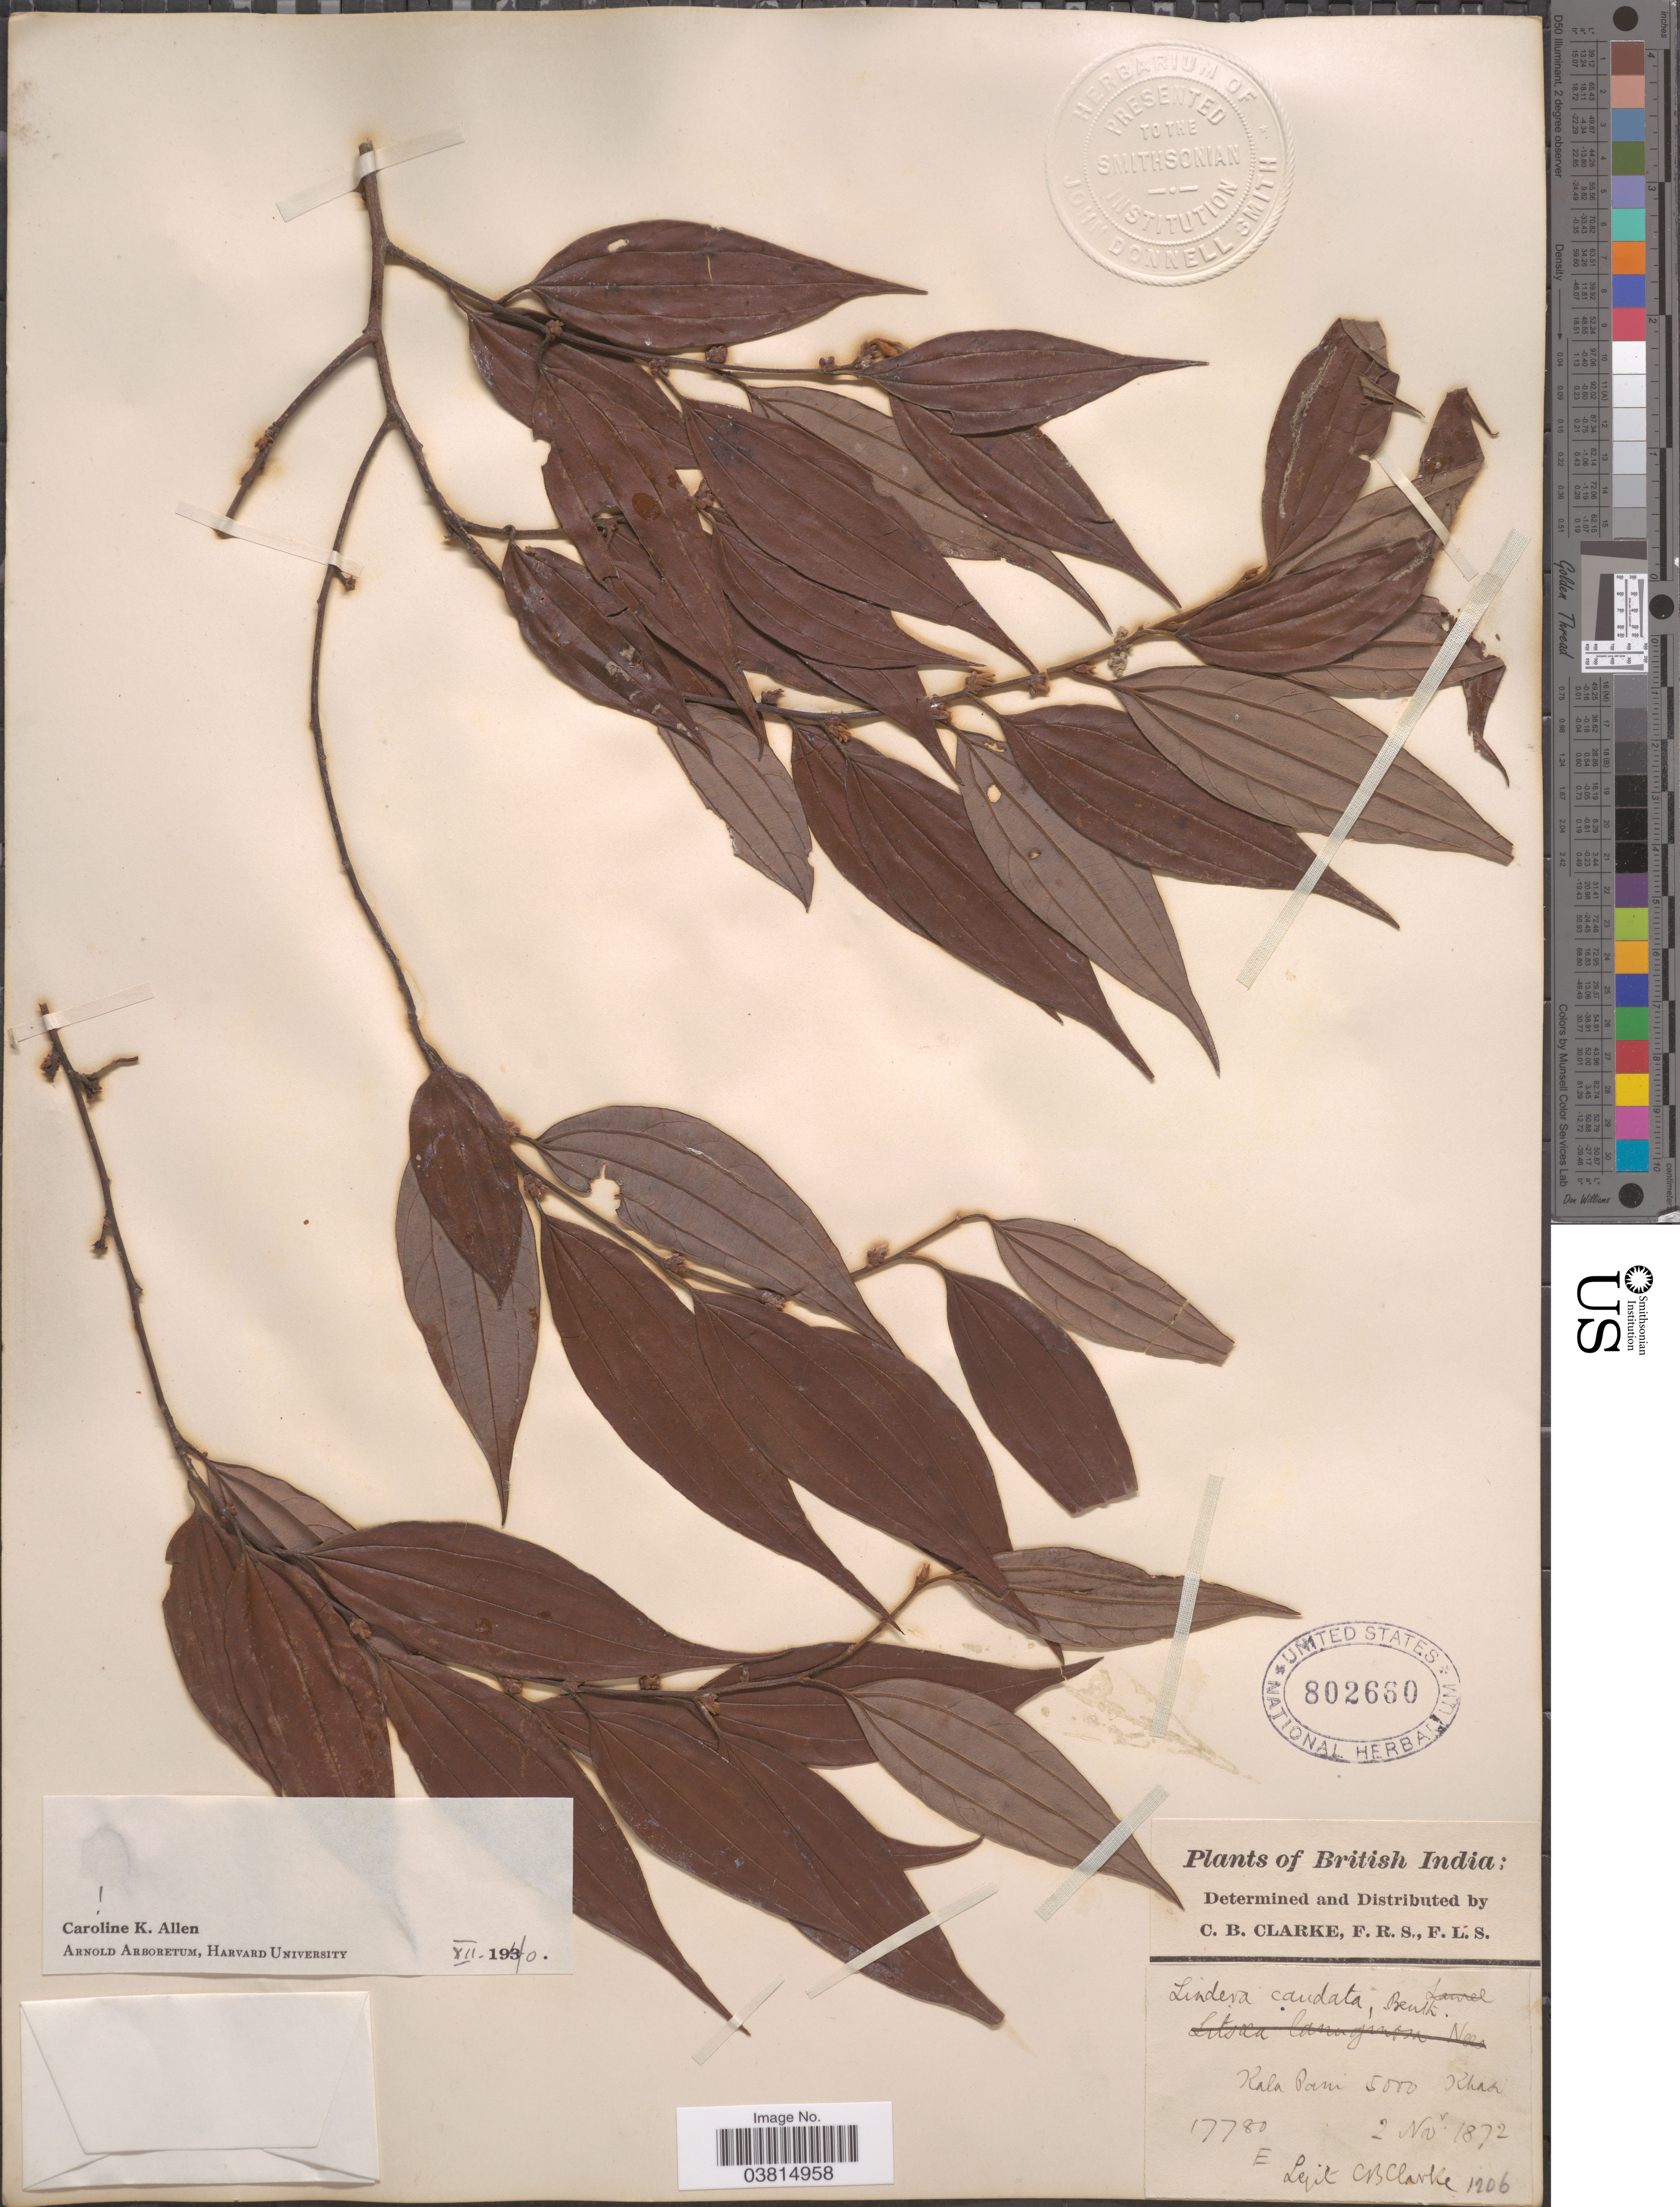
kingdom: Plantae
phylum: Tracheophyta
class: Magnoliopsida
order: Laurales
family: Lauraceae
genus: Lindera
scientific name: Lindera caudata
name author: (Nees) Hook. f.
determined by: Allen, C. K.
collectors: C. B. Clarke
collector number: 17780E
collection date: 1872-11-02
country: India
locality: British India. Kala Pani. Khasi.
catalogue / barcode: US 802660